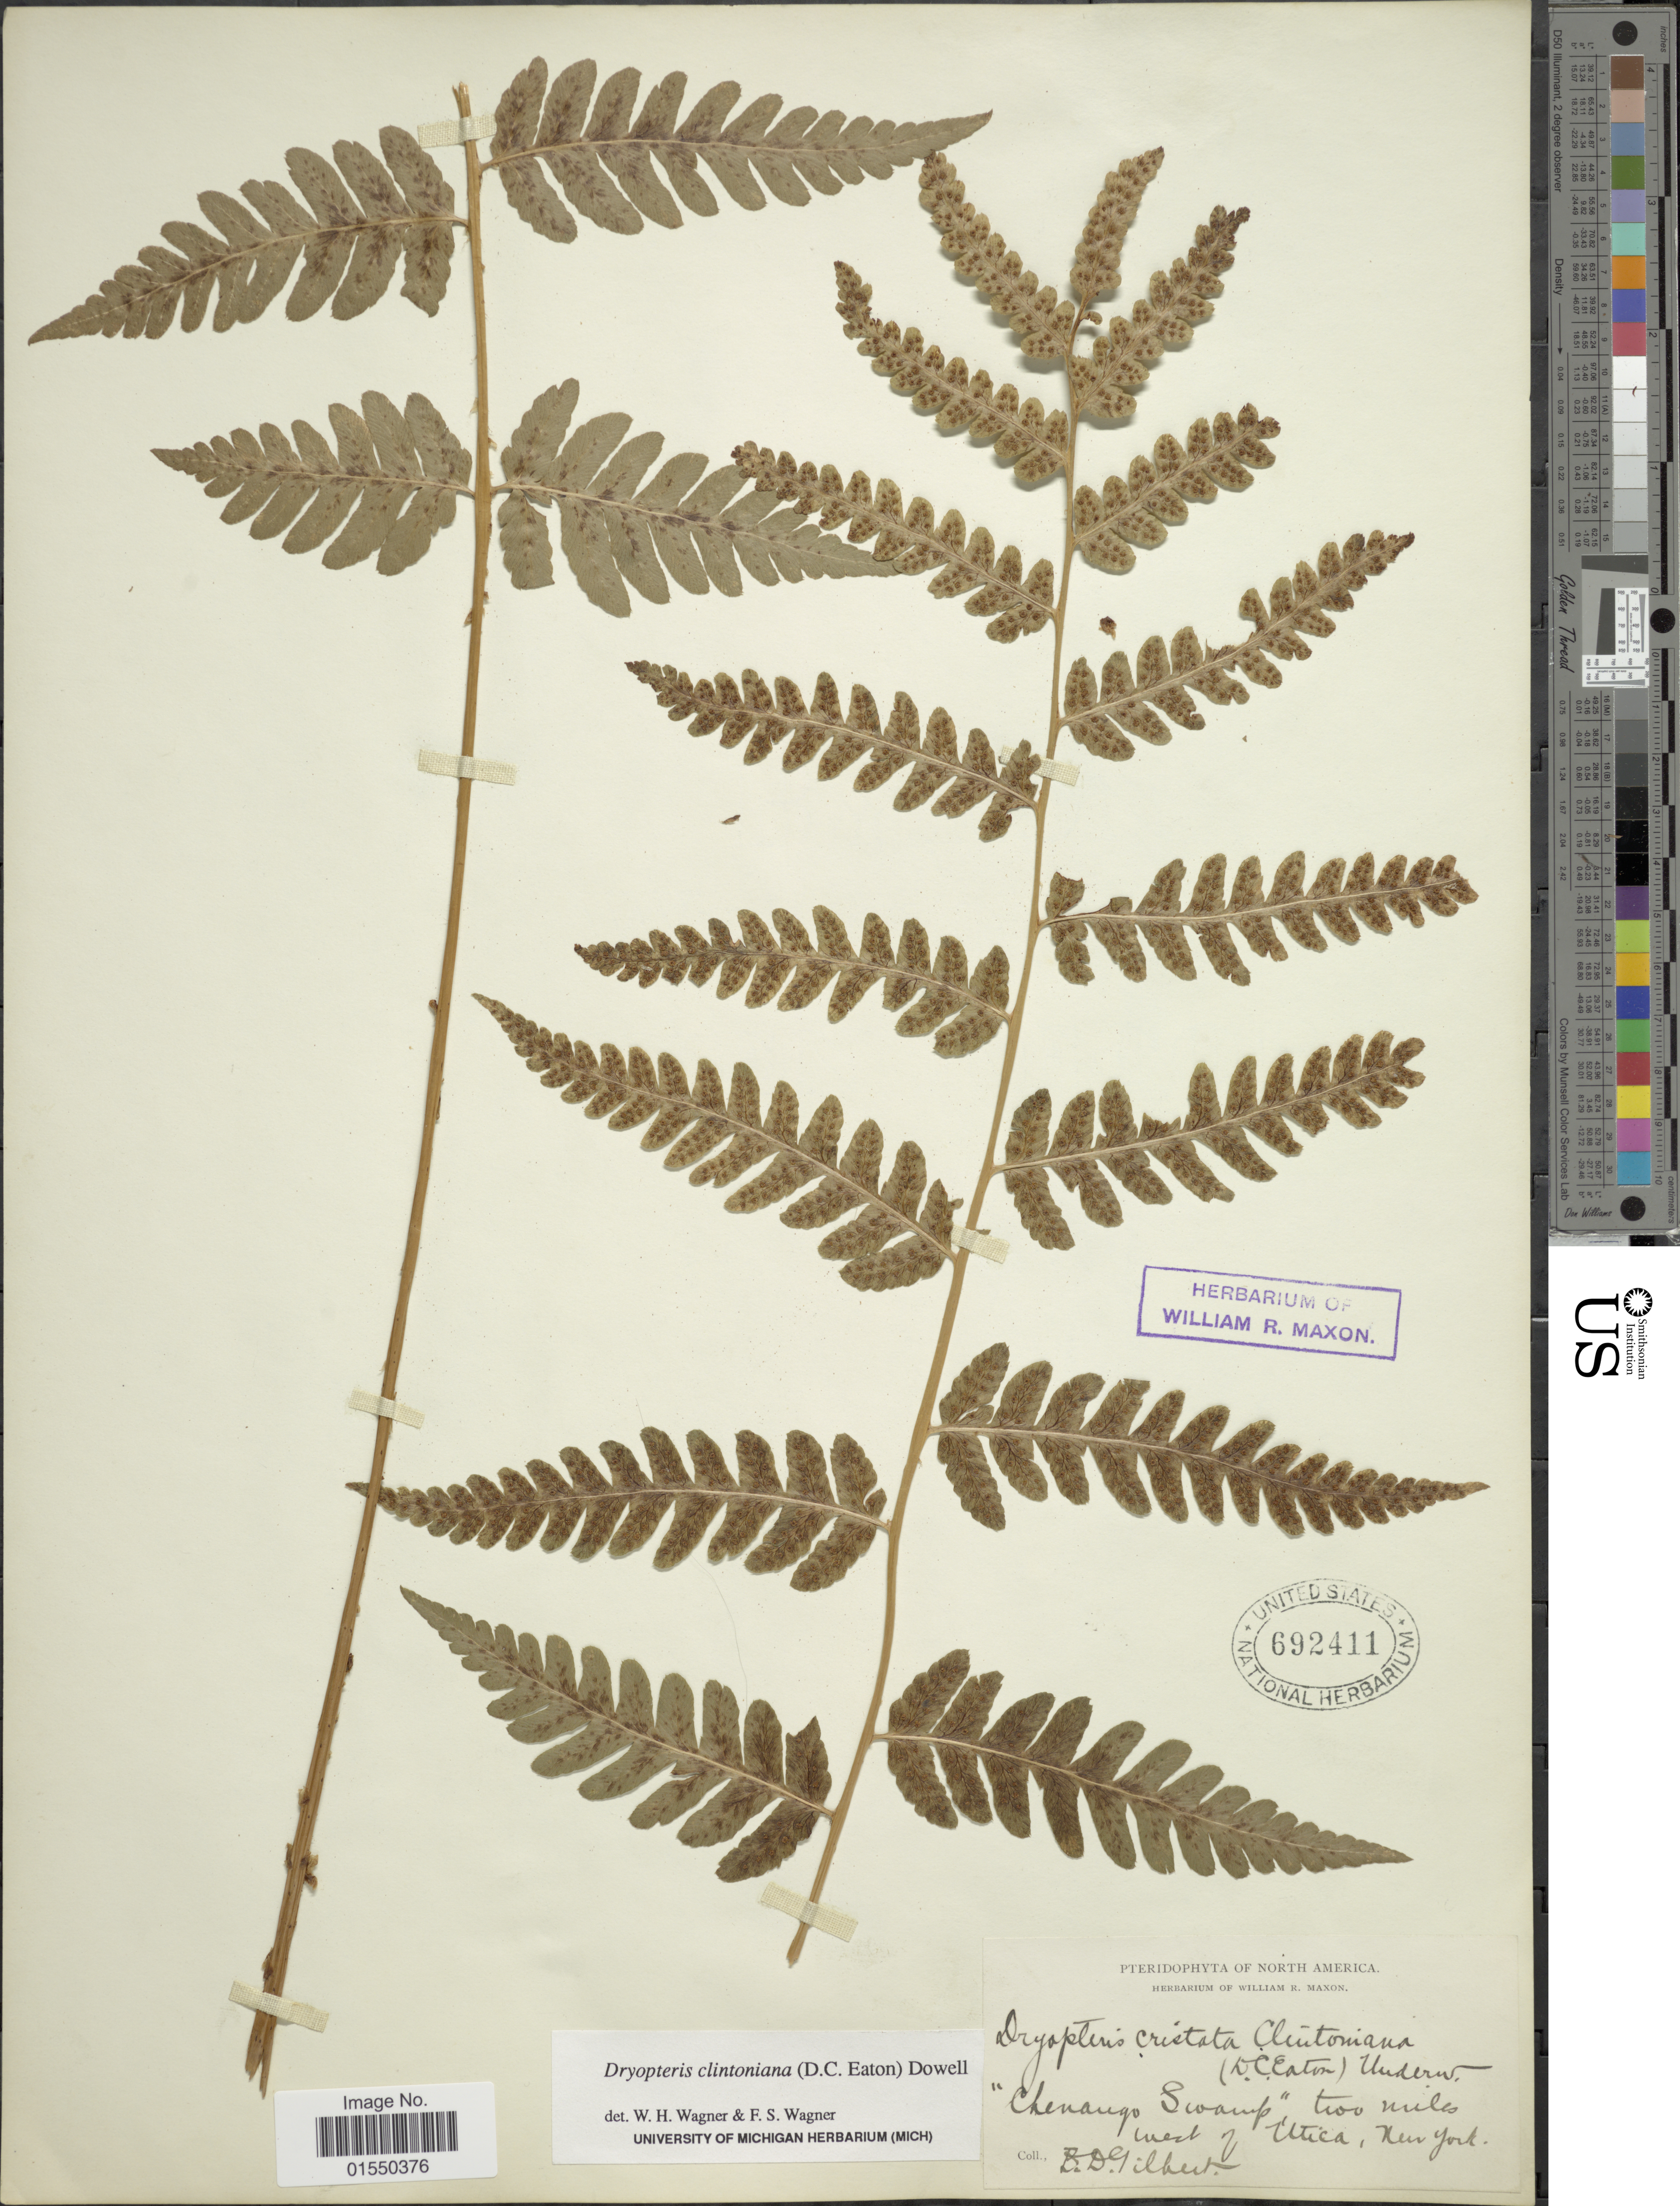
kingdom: Plantae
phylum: Tracheophyta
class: Polypodiopsida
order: Polypodiales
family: Dryopteridaceae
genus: Dryopteris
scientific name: Dryopteris clintoniana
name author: (D.C. Eaton) Dowell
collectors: E. Gilbert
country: United States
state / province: New York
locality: Chenango Swamp, two miles west of Utica, New York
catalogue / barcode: US 692411